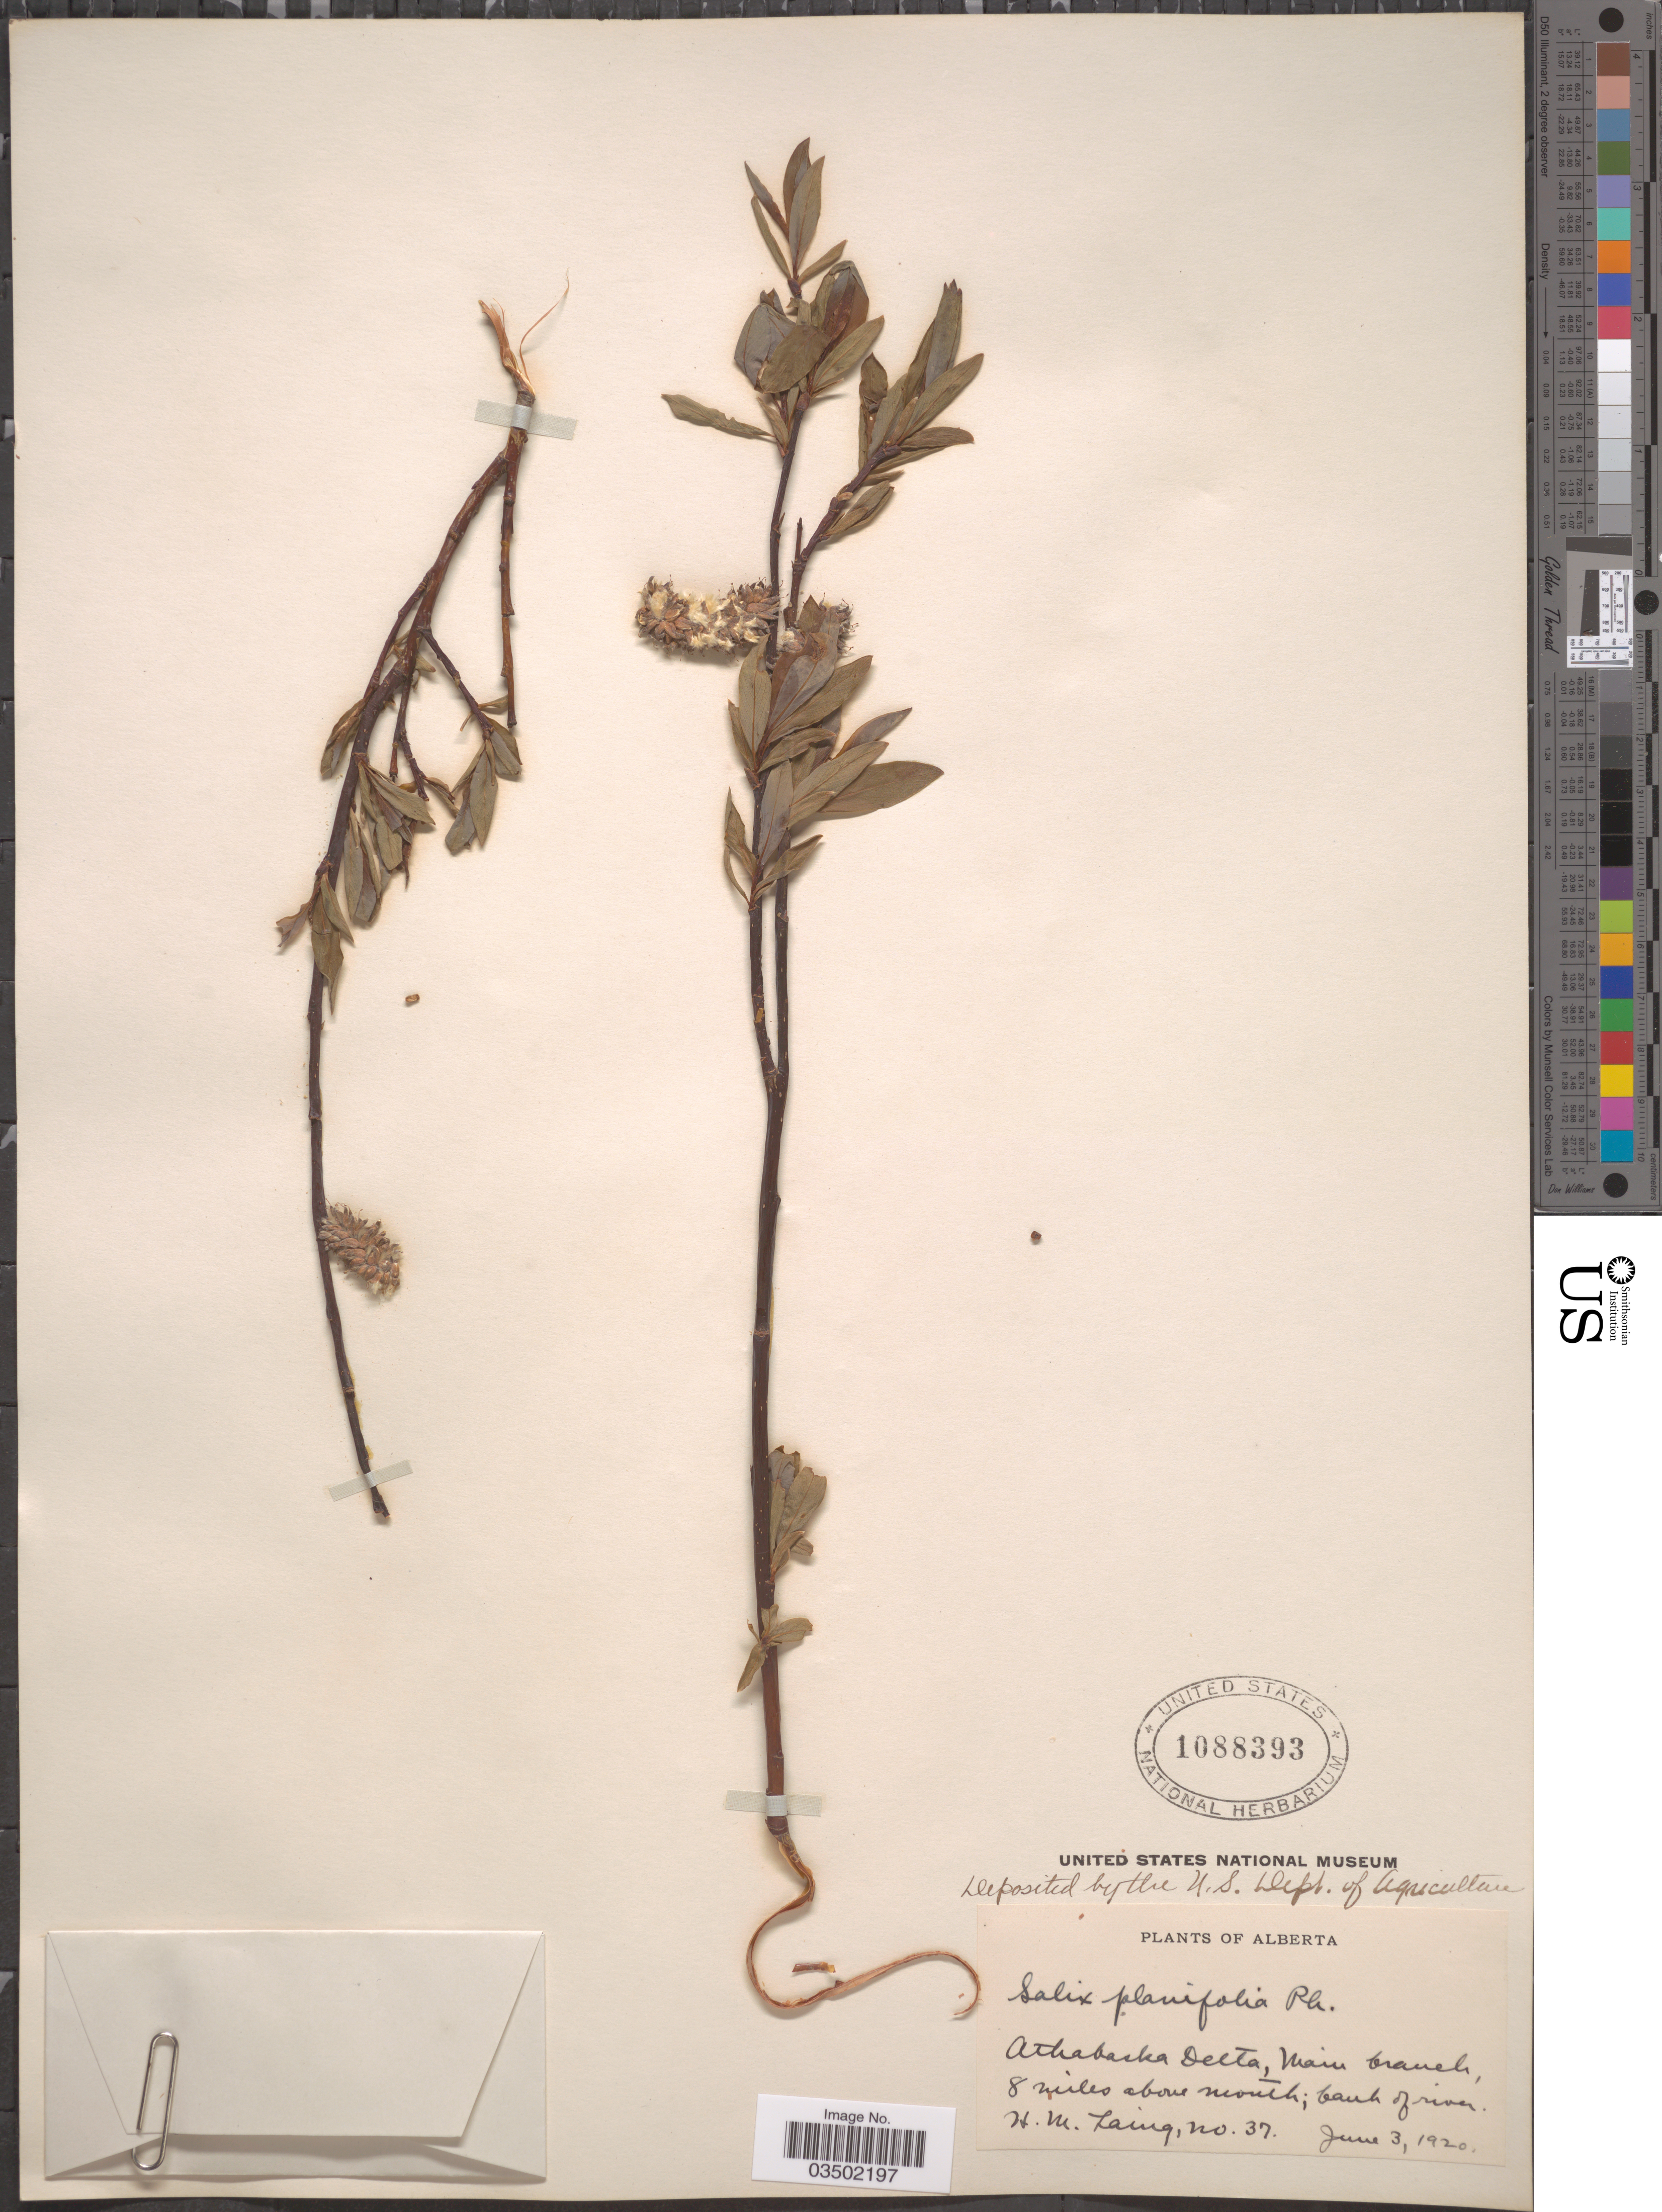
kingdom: Plantae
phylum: Tracheophyta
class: Magnoliopsida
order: Malpighiales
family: Salicaceae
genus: Salix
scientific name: Salix planifolia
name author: Pursh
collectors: H. Laing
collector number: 37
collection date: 1920-06-03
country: Canada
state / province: Alberta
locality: Athabaska Delta, Main branch, 8 miles above mouth; bank of river.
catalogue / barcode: US 1088393